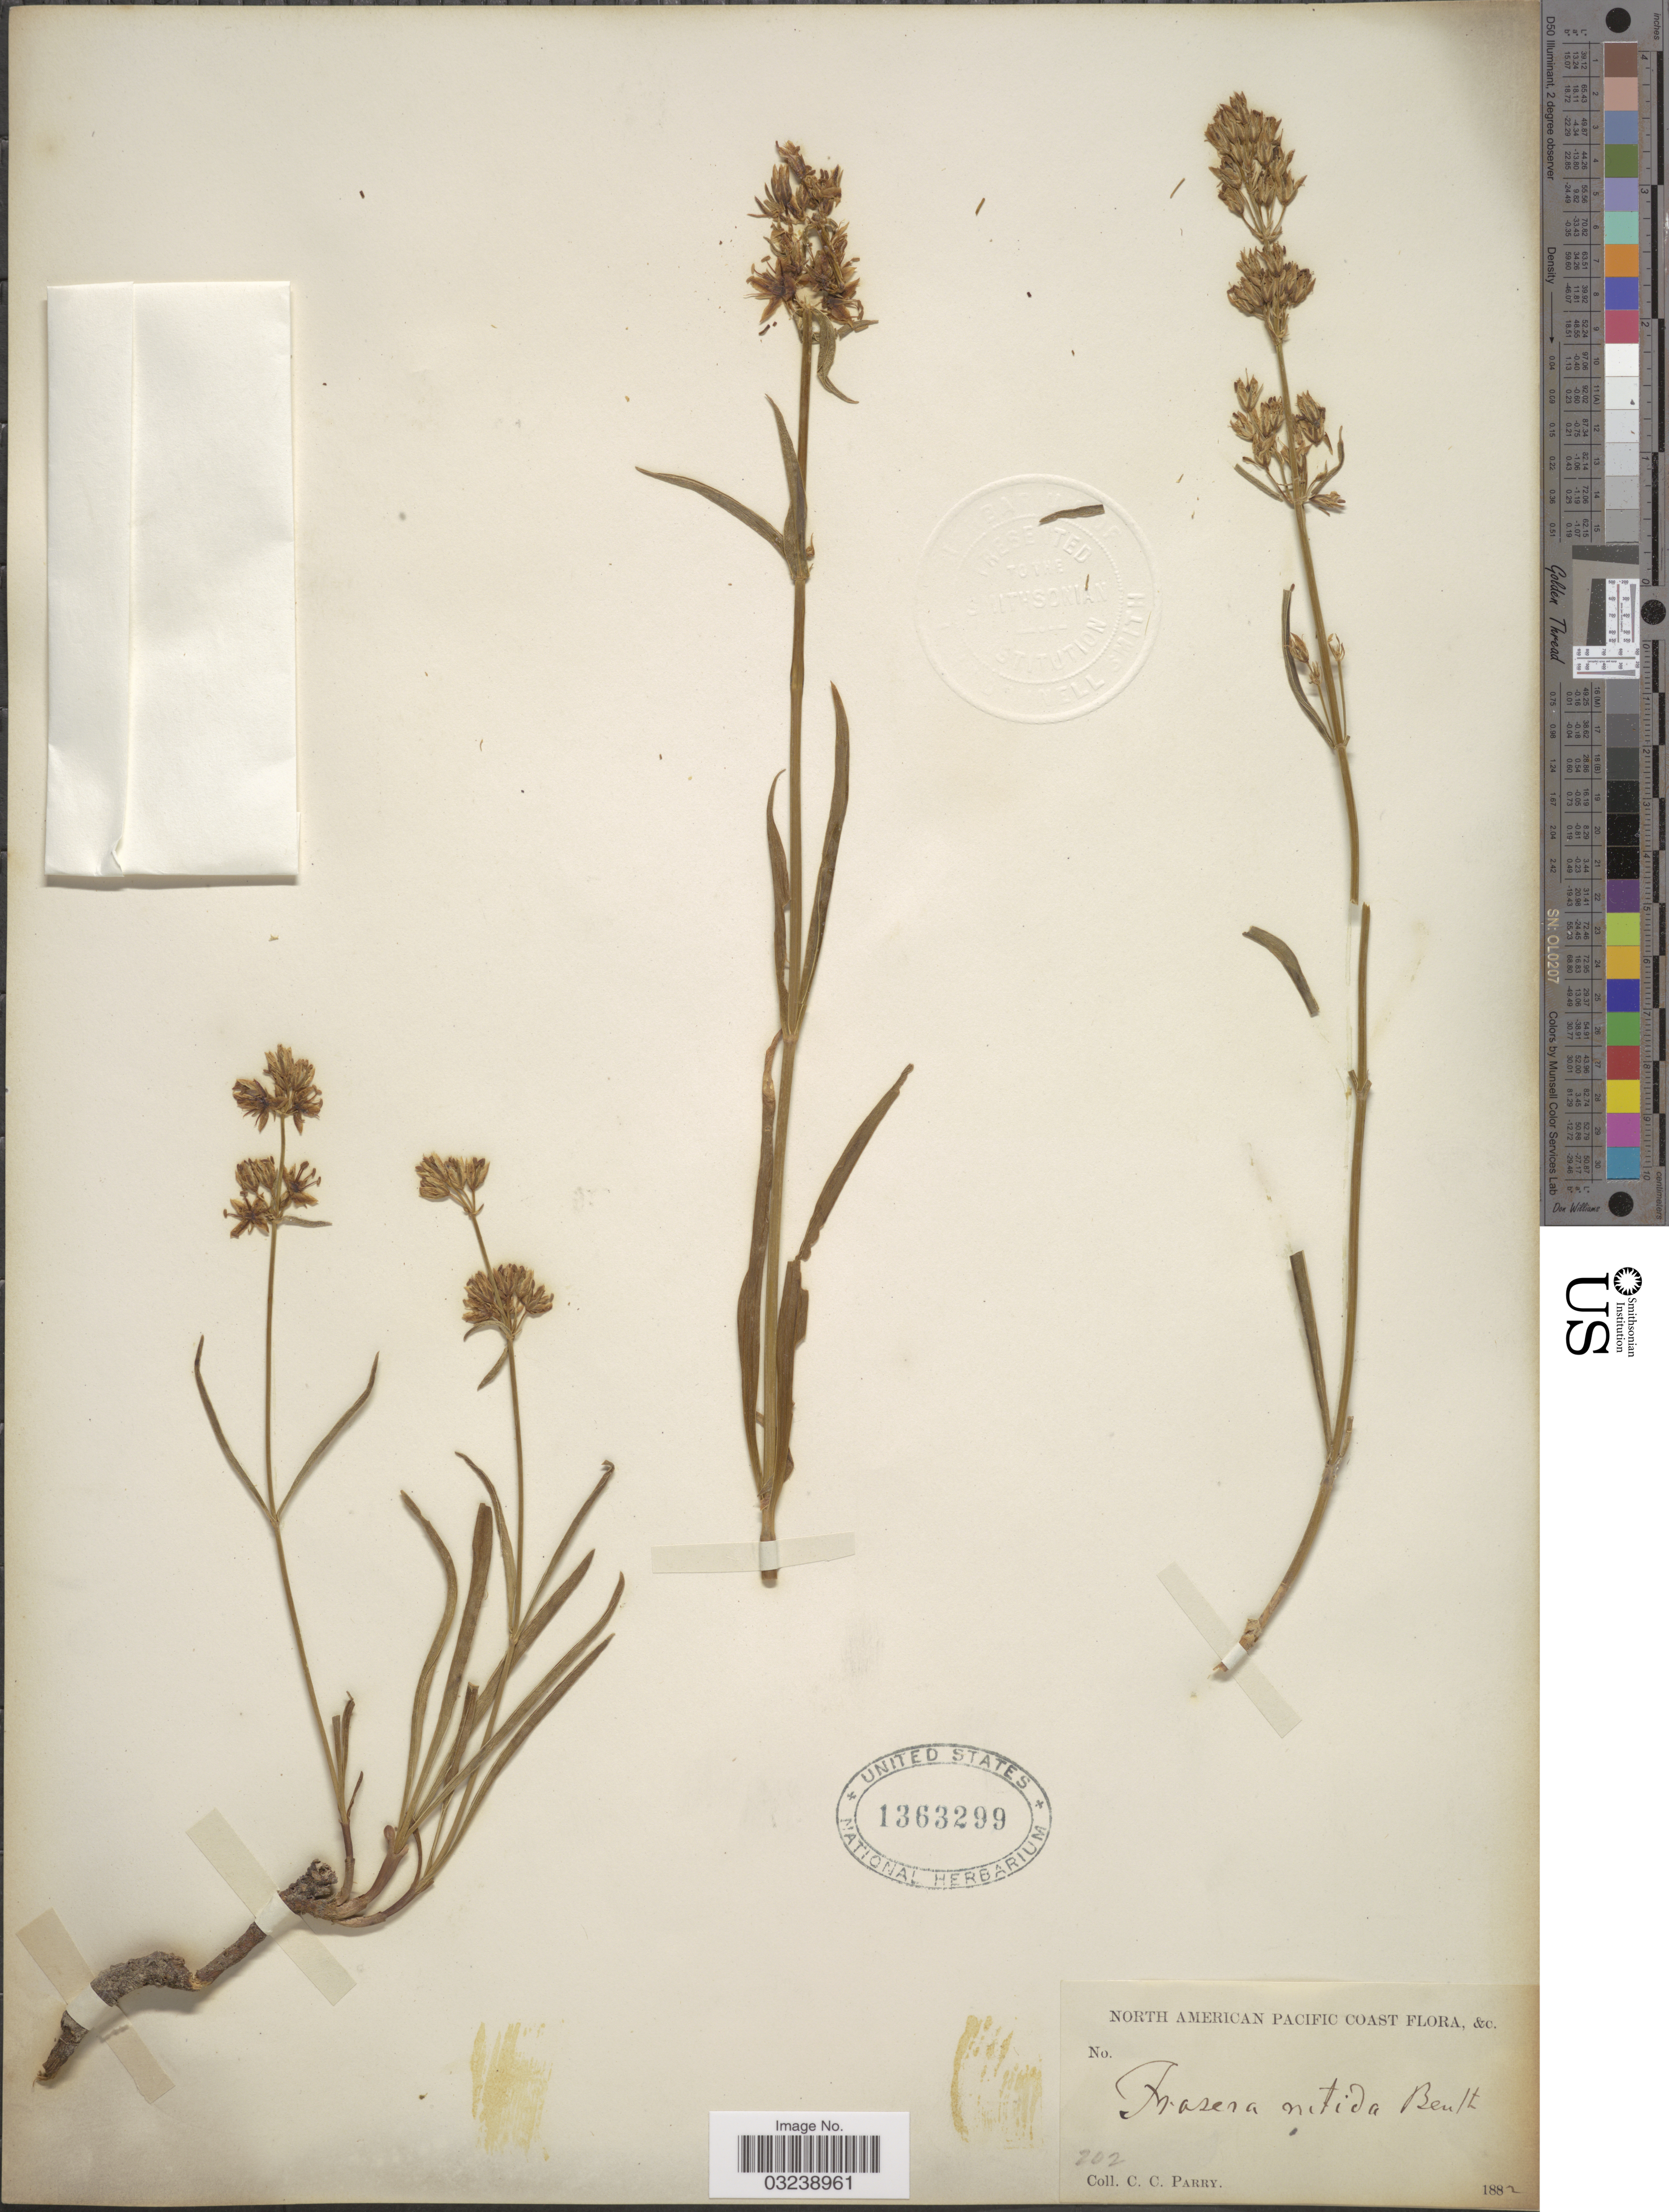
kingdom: Plantae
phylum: Tracheophyta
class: Magnoliopsida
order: Gentianales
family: Gentianaceae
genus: Frasera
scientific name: Frasera albicaulis var. nitida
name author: (Benth.) C.L. Hitchc.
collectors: C. C. Parry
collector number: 202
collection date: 1882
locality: North American Pacific Coast.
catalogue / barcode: US 1363299